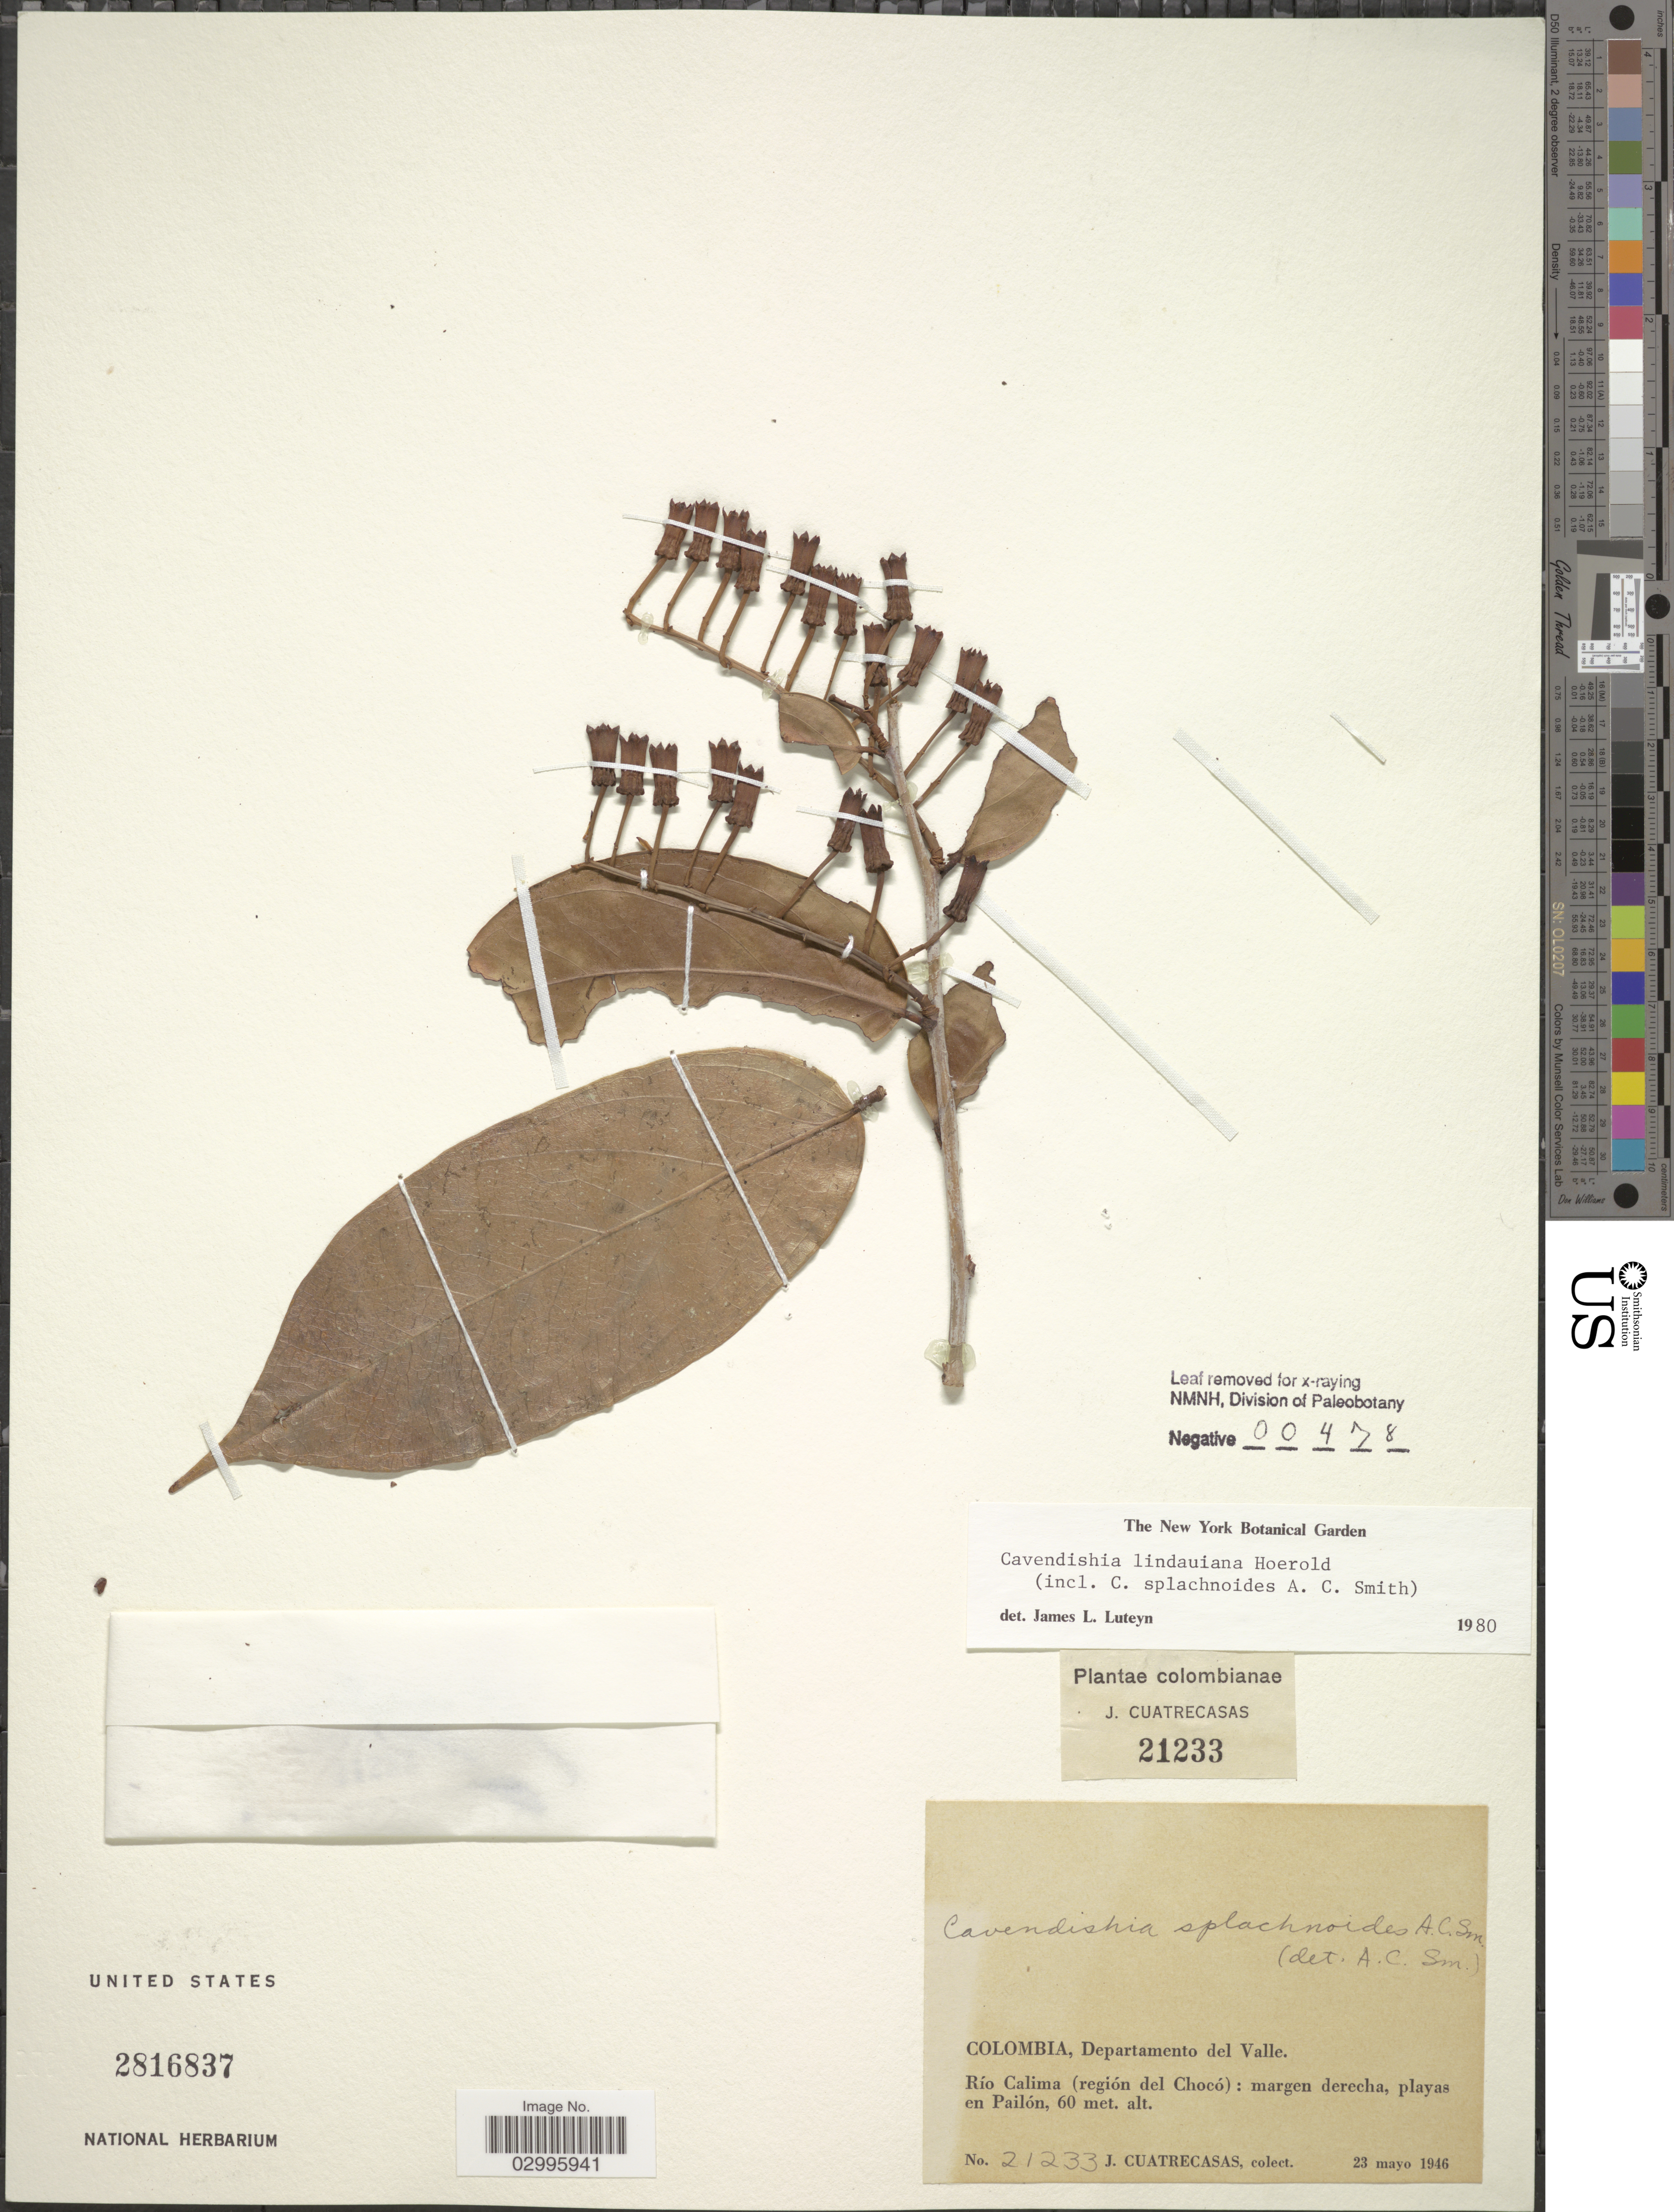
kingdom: Plantae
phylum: Tracheophyta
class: Magnoliopsida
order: Ericales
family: Ericaceae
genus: Cavendishia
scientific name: Cavendishia lindauiana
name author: Hoerold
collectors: J. Cuatrecasas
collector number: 21233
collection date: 1946-05-23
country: Colombia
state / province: Valle del Cauca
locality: Departamento del Valle. Río Calima (región del Chocó): margen derecha, playas en Pailón.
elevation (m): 60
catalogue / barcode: US 2816837